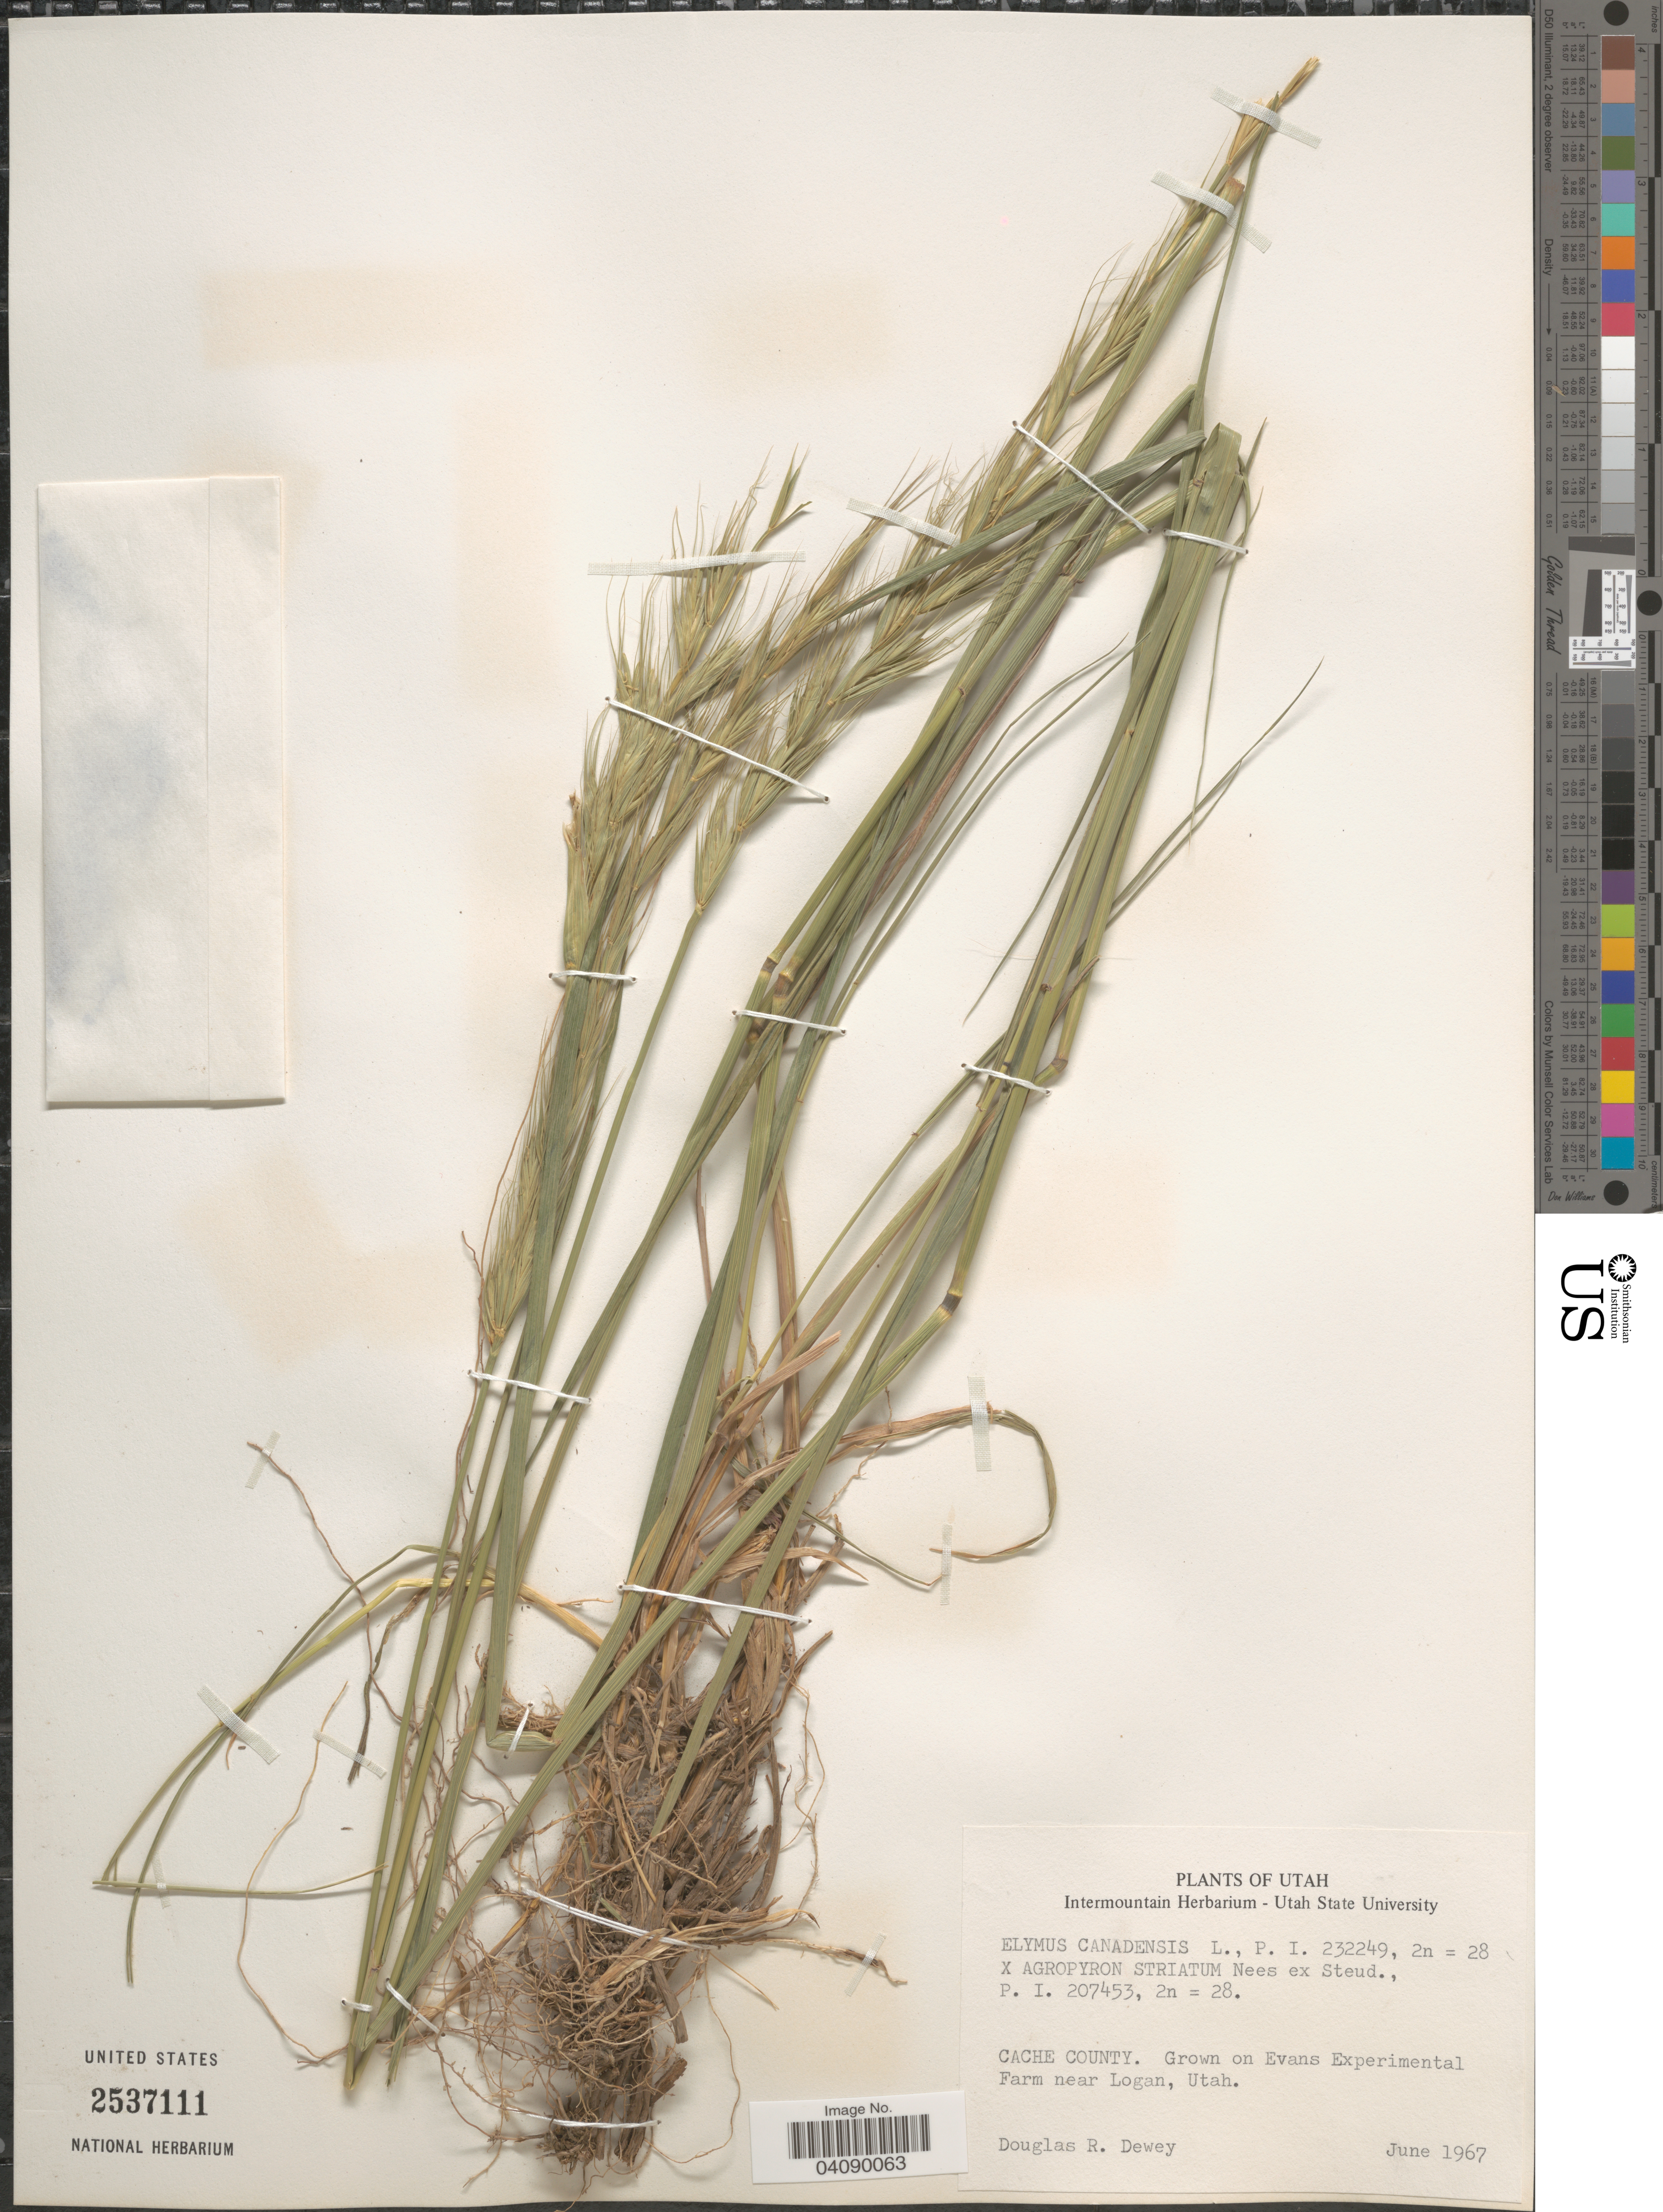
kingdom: Plantae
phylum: Tracheophyta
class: Liliopsida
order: Poales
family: Poaceae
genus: Agroelymus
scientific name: x Agroelymus sp.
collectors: D. Dewey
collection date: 1967-06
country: United States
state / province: Utah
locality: Cache County. Grown on Evans Experimental Farm near Logan.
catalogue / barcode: US 2537111